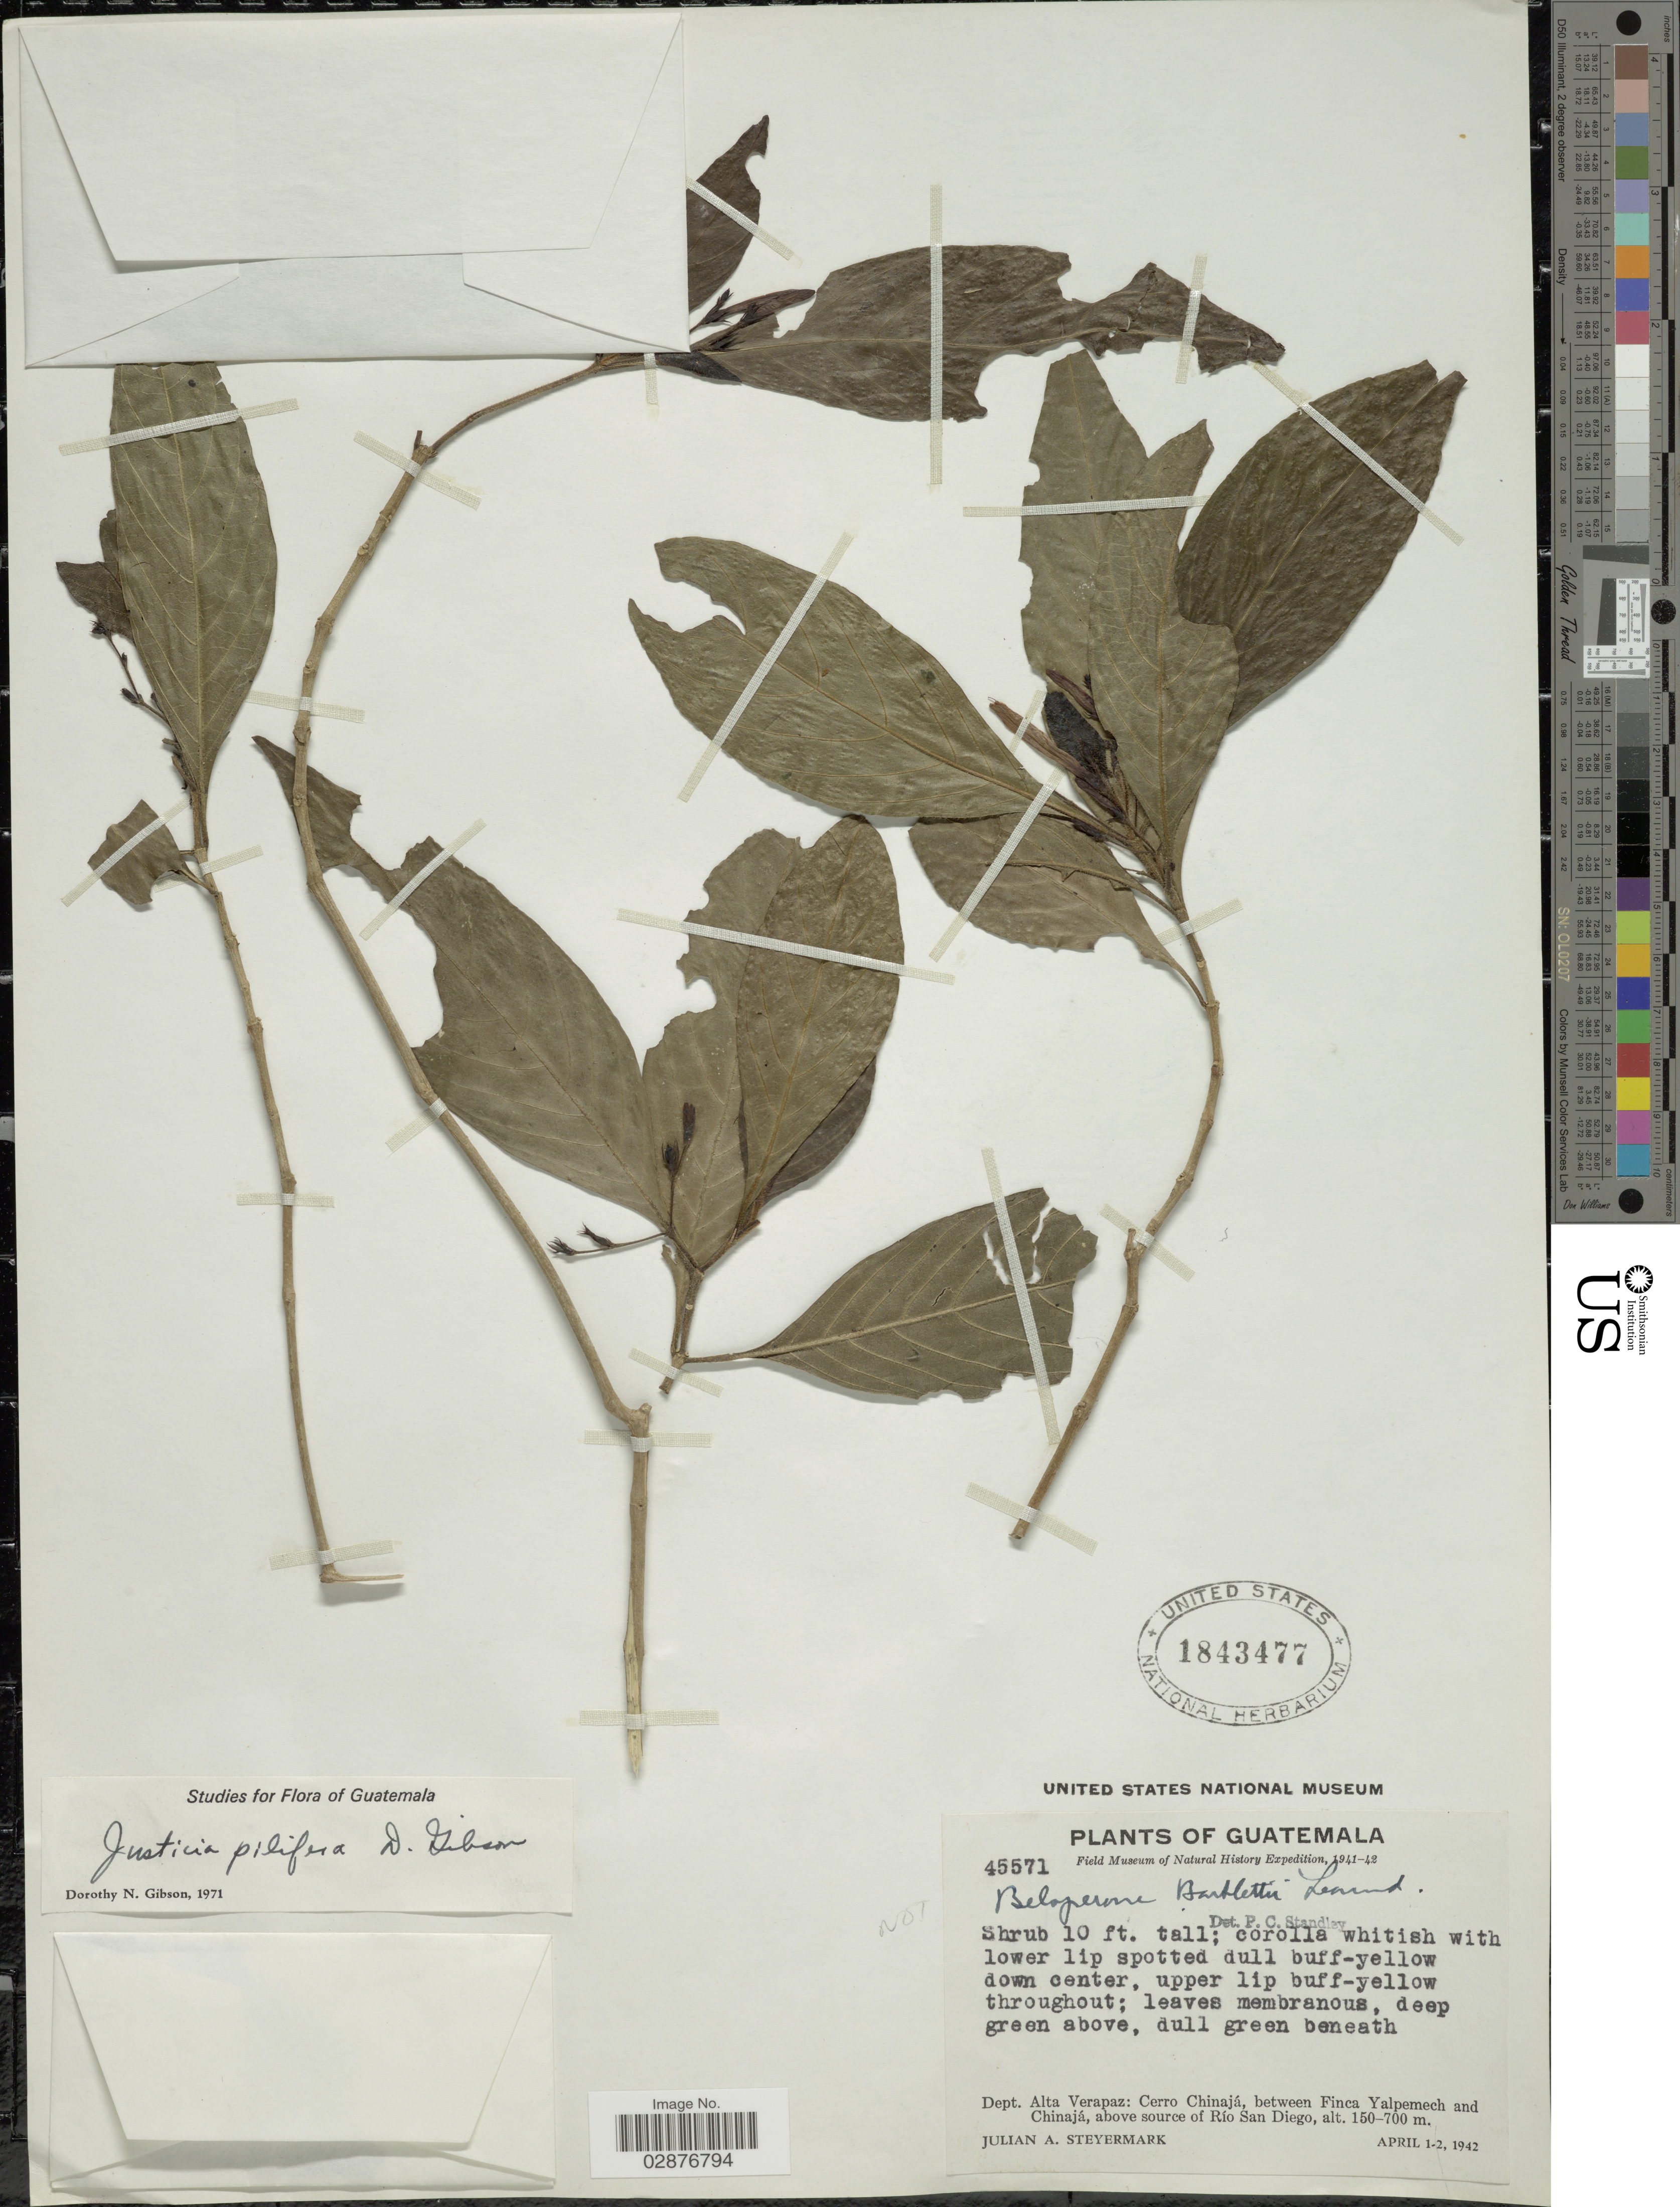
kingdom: Plantae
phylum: Tracheophyta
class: Magnoliopsida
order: Lamiales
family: Acanthaceae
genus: Justicia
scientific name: Justicia pilifera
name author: D.N. Gibson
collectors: J. Steyermark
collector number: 45571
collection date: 1942-04-01/1942-04-02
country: Guatemala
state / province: Alta Verapaz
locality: Dept. Alta Verapaz: Cerro Chinajá, between Finca Yalpemech and Chinaj, above source of Río San Diego.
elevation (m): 150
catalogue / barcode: US 1843477